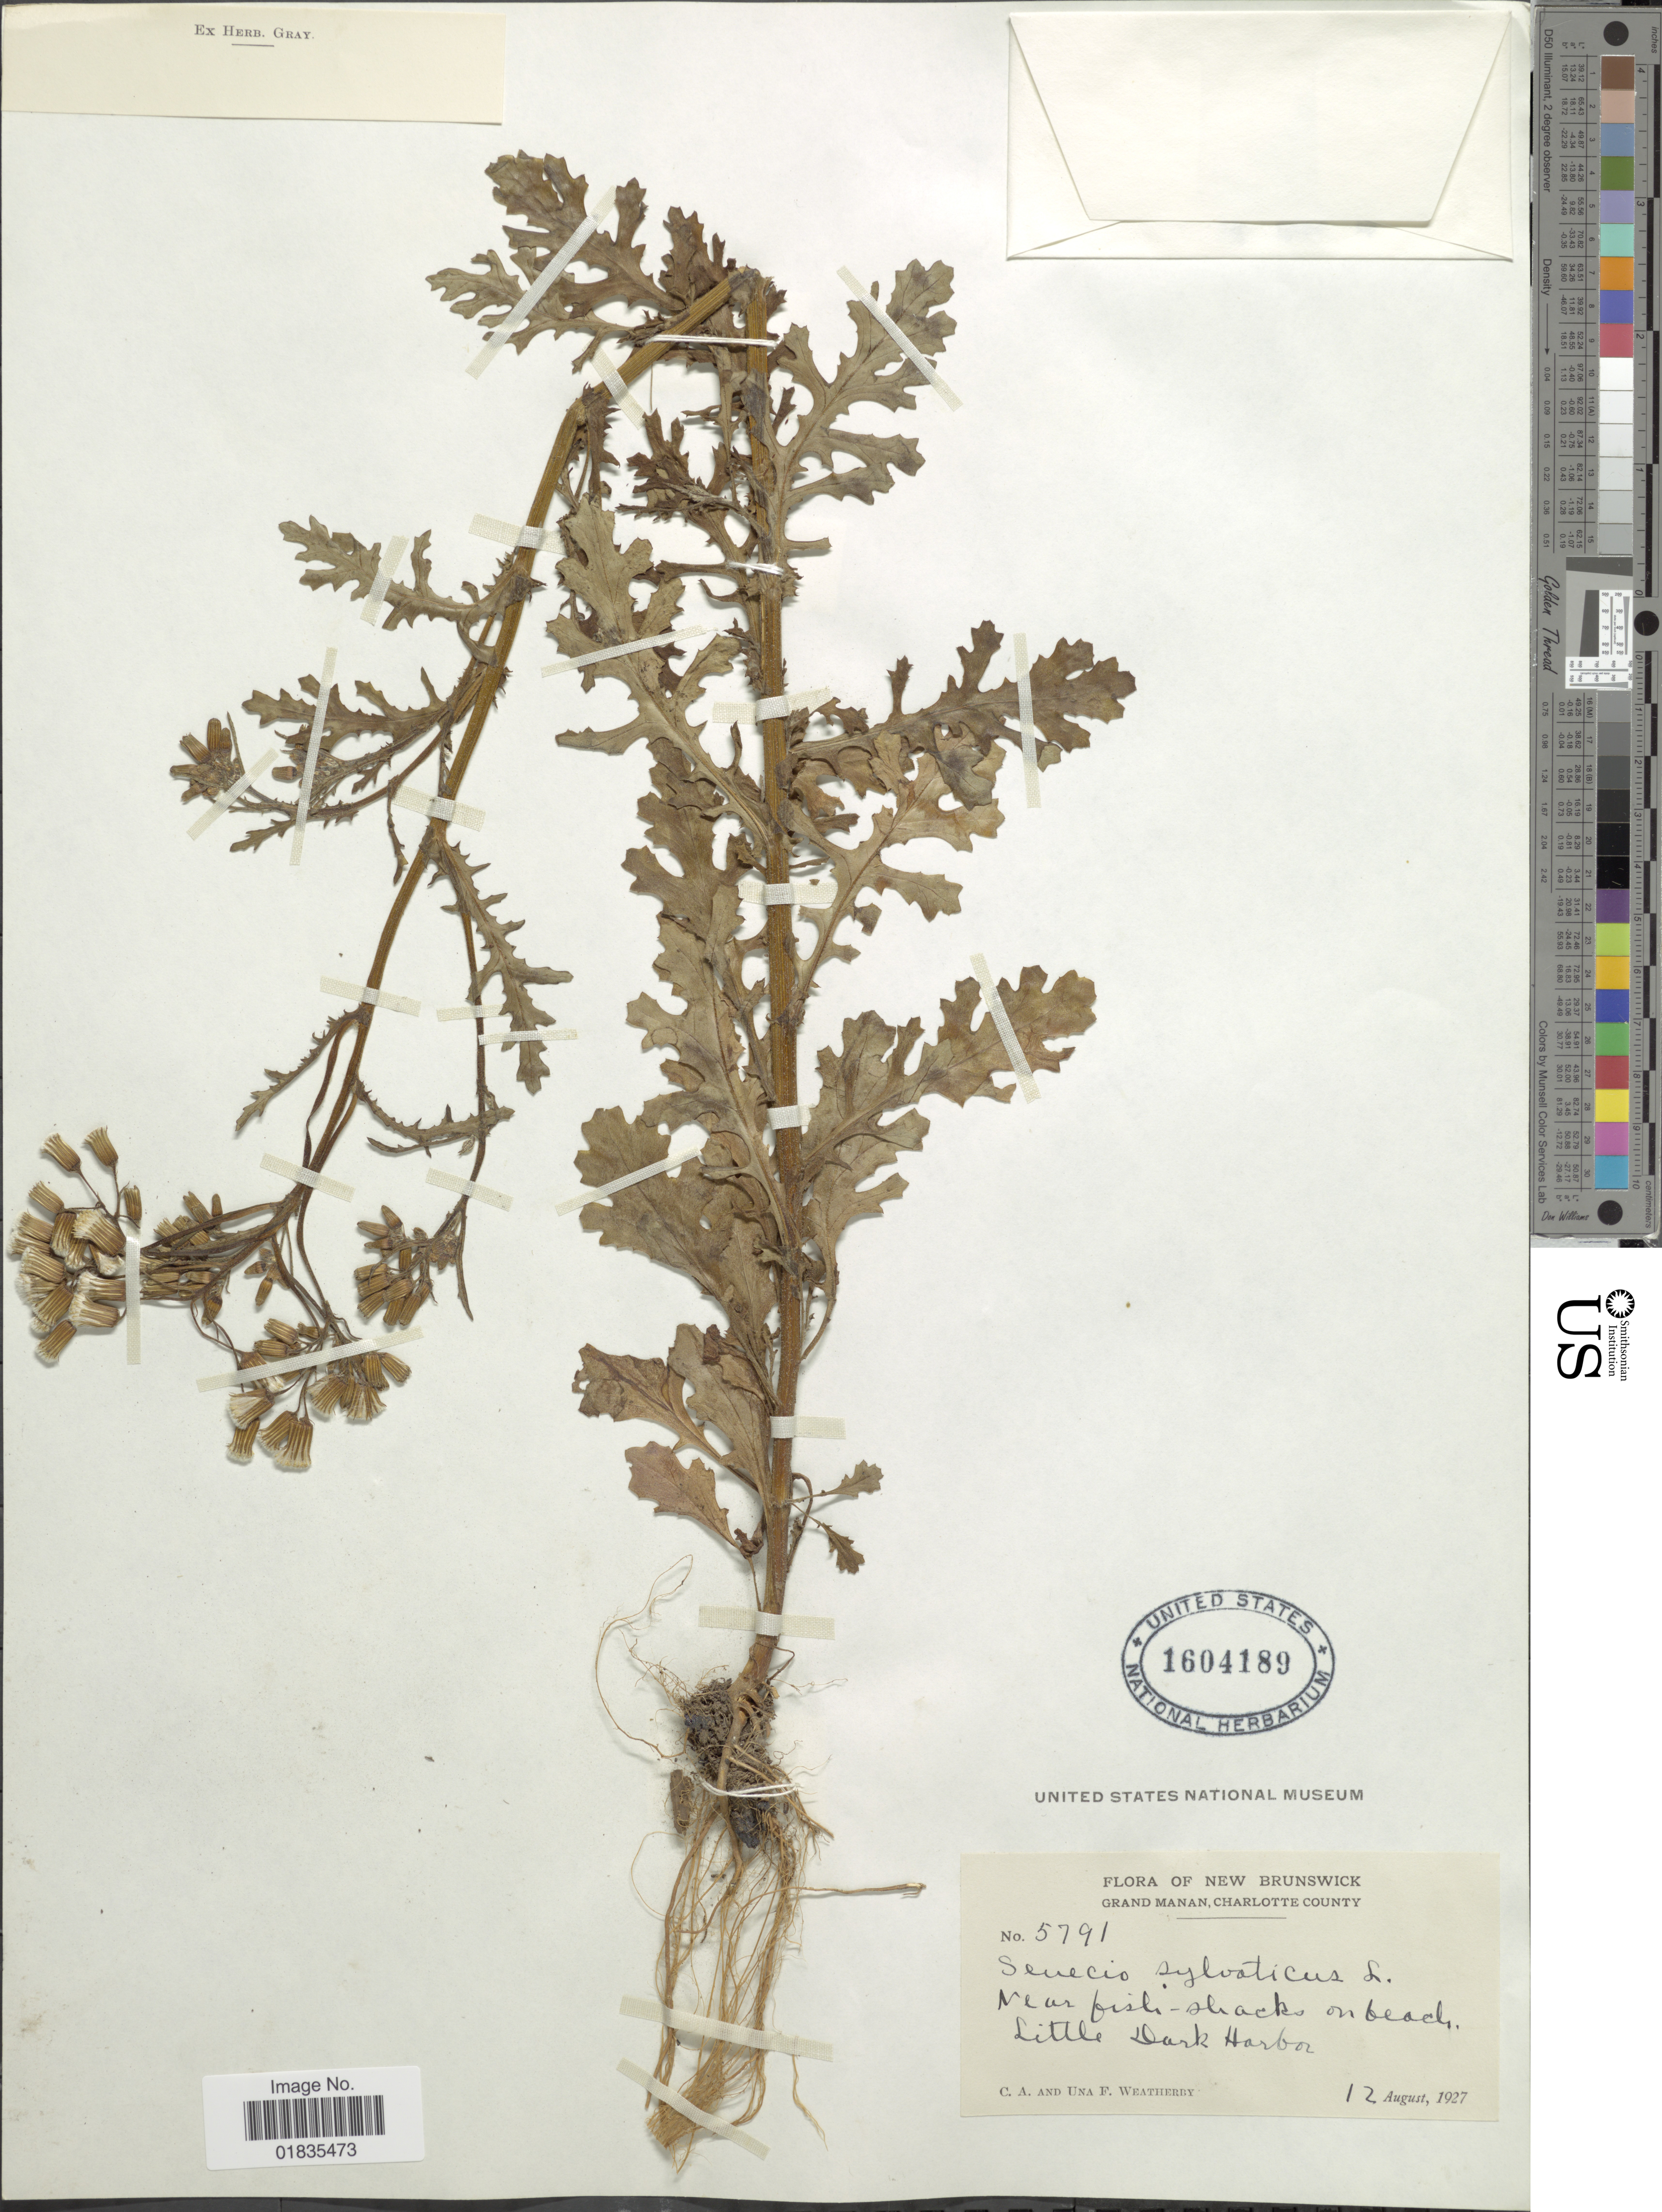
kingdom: Plantae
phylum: Tracheophyta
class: Magnoliopsida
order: Asterales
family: Asteraceae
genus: Senecio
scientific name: Senecio sylvaticus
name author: L.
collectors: C. A. Weatherby & U. Weatherby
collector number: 5791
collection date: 1927-08-12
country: Canada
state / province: New Brunswick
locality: Grand Manan, Charlotte County, near fish-shacks on beach, Little Dark Harbor.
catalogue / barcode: US 1604189